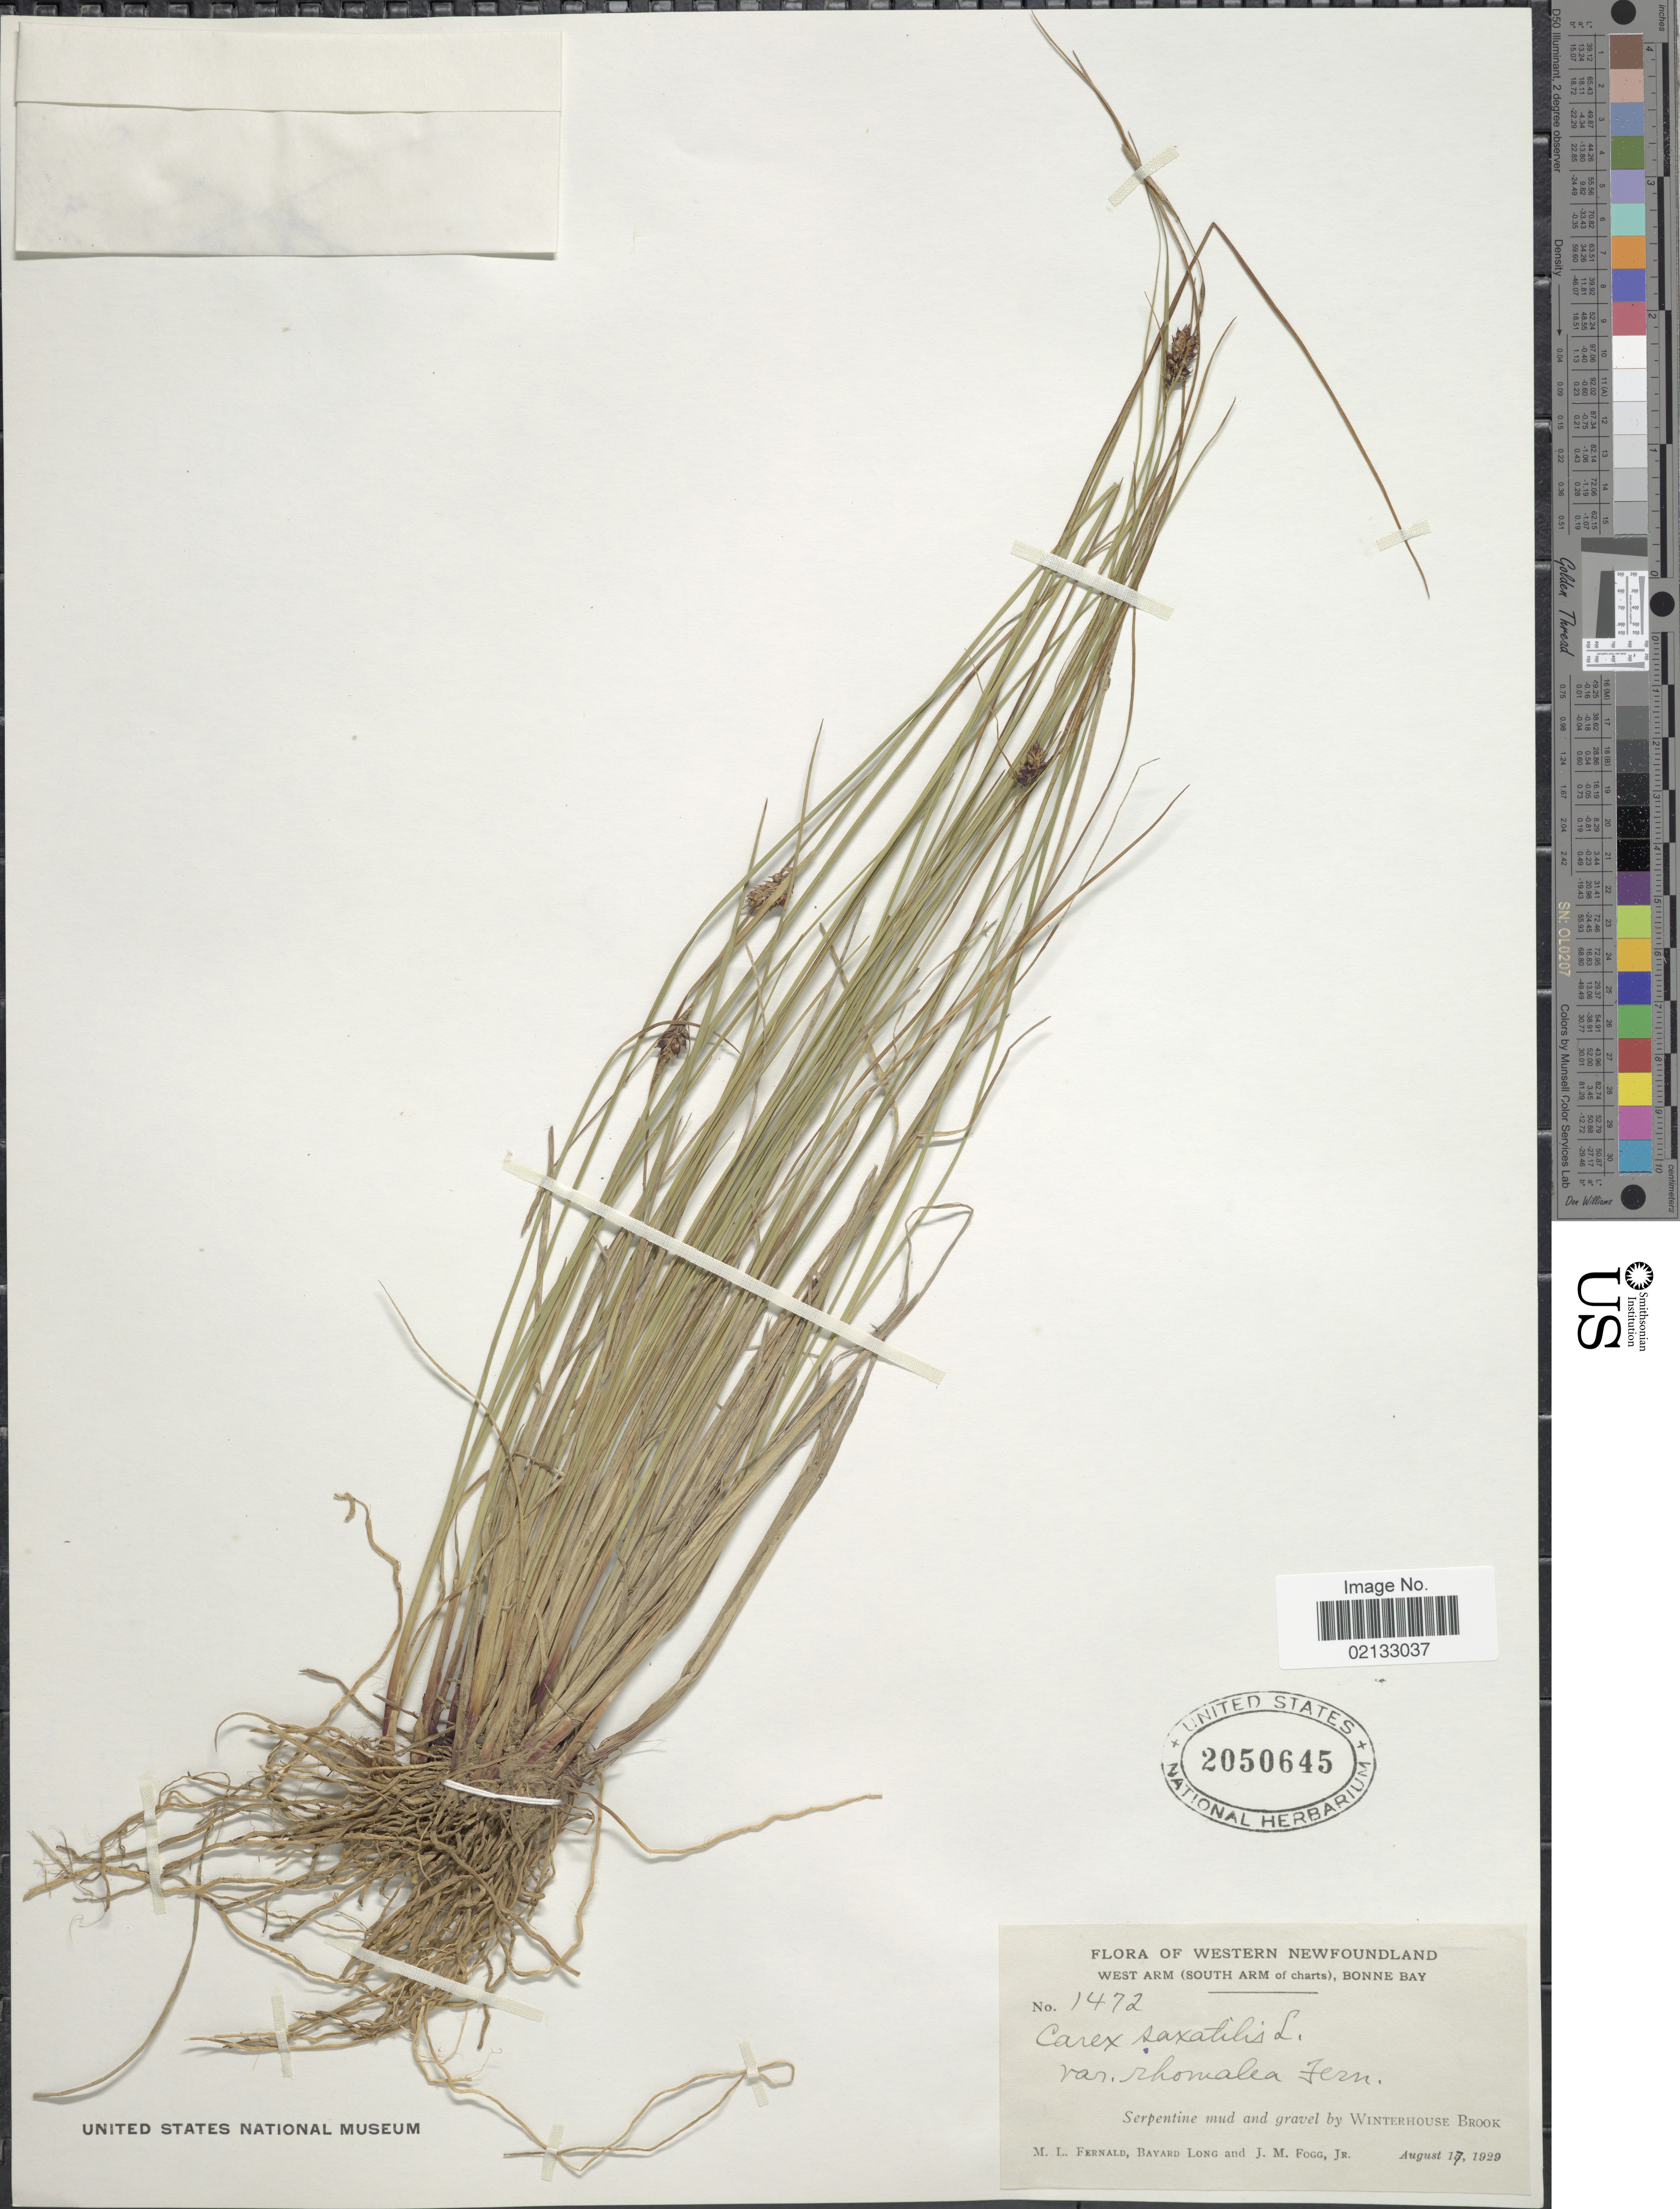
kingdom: Plantae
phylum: Tracheophyta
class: Liliopsida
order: Poales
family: Cyperaceae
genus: Carex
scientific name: Carex saxatilis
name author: L.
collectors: M. L. Fernald, B. Long & J. Fogg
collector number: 1472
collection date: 1929-08-17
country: Canada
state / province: Newfoundland and Labrador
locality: Western Newfoundland. West Arm (South Arm of charts), Bonne Bay. Serpentine mud and gravel by Winterhouse Brook.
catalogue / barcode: US 2050645